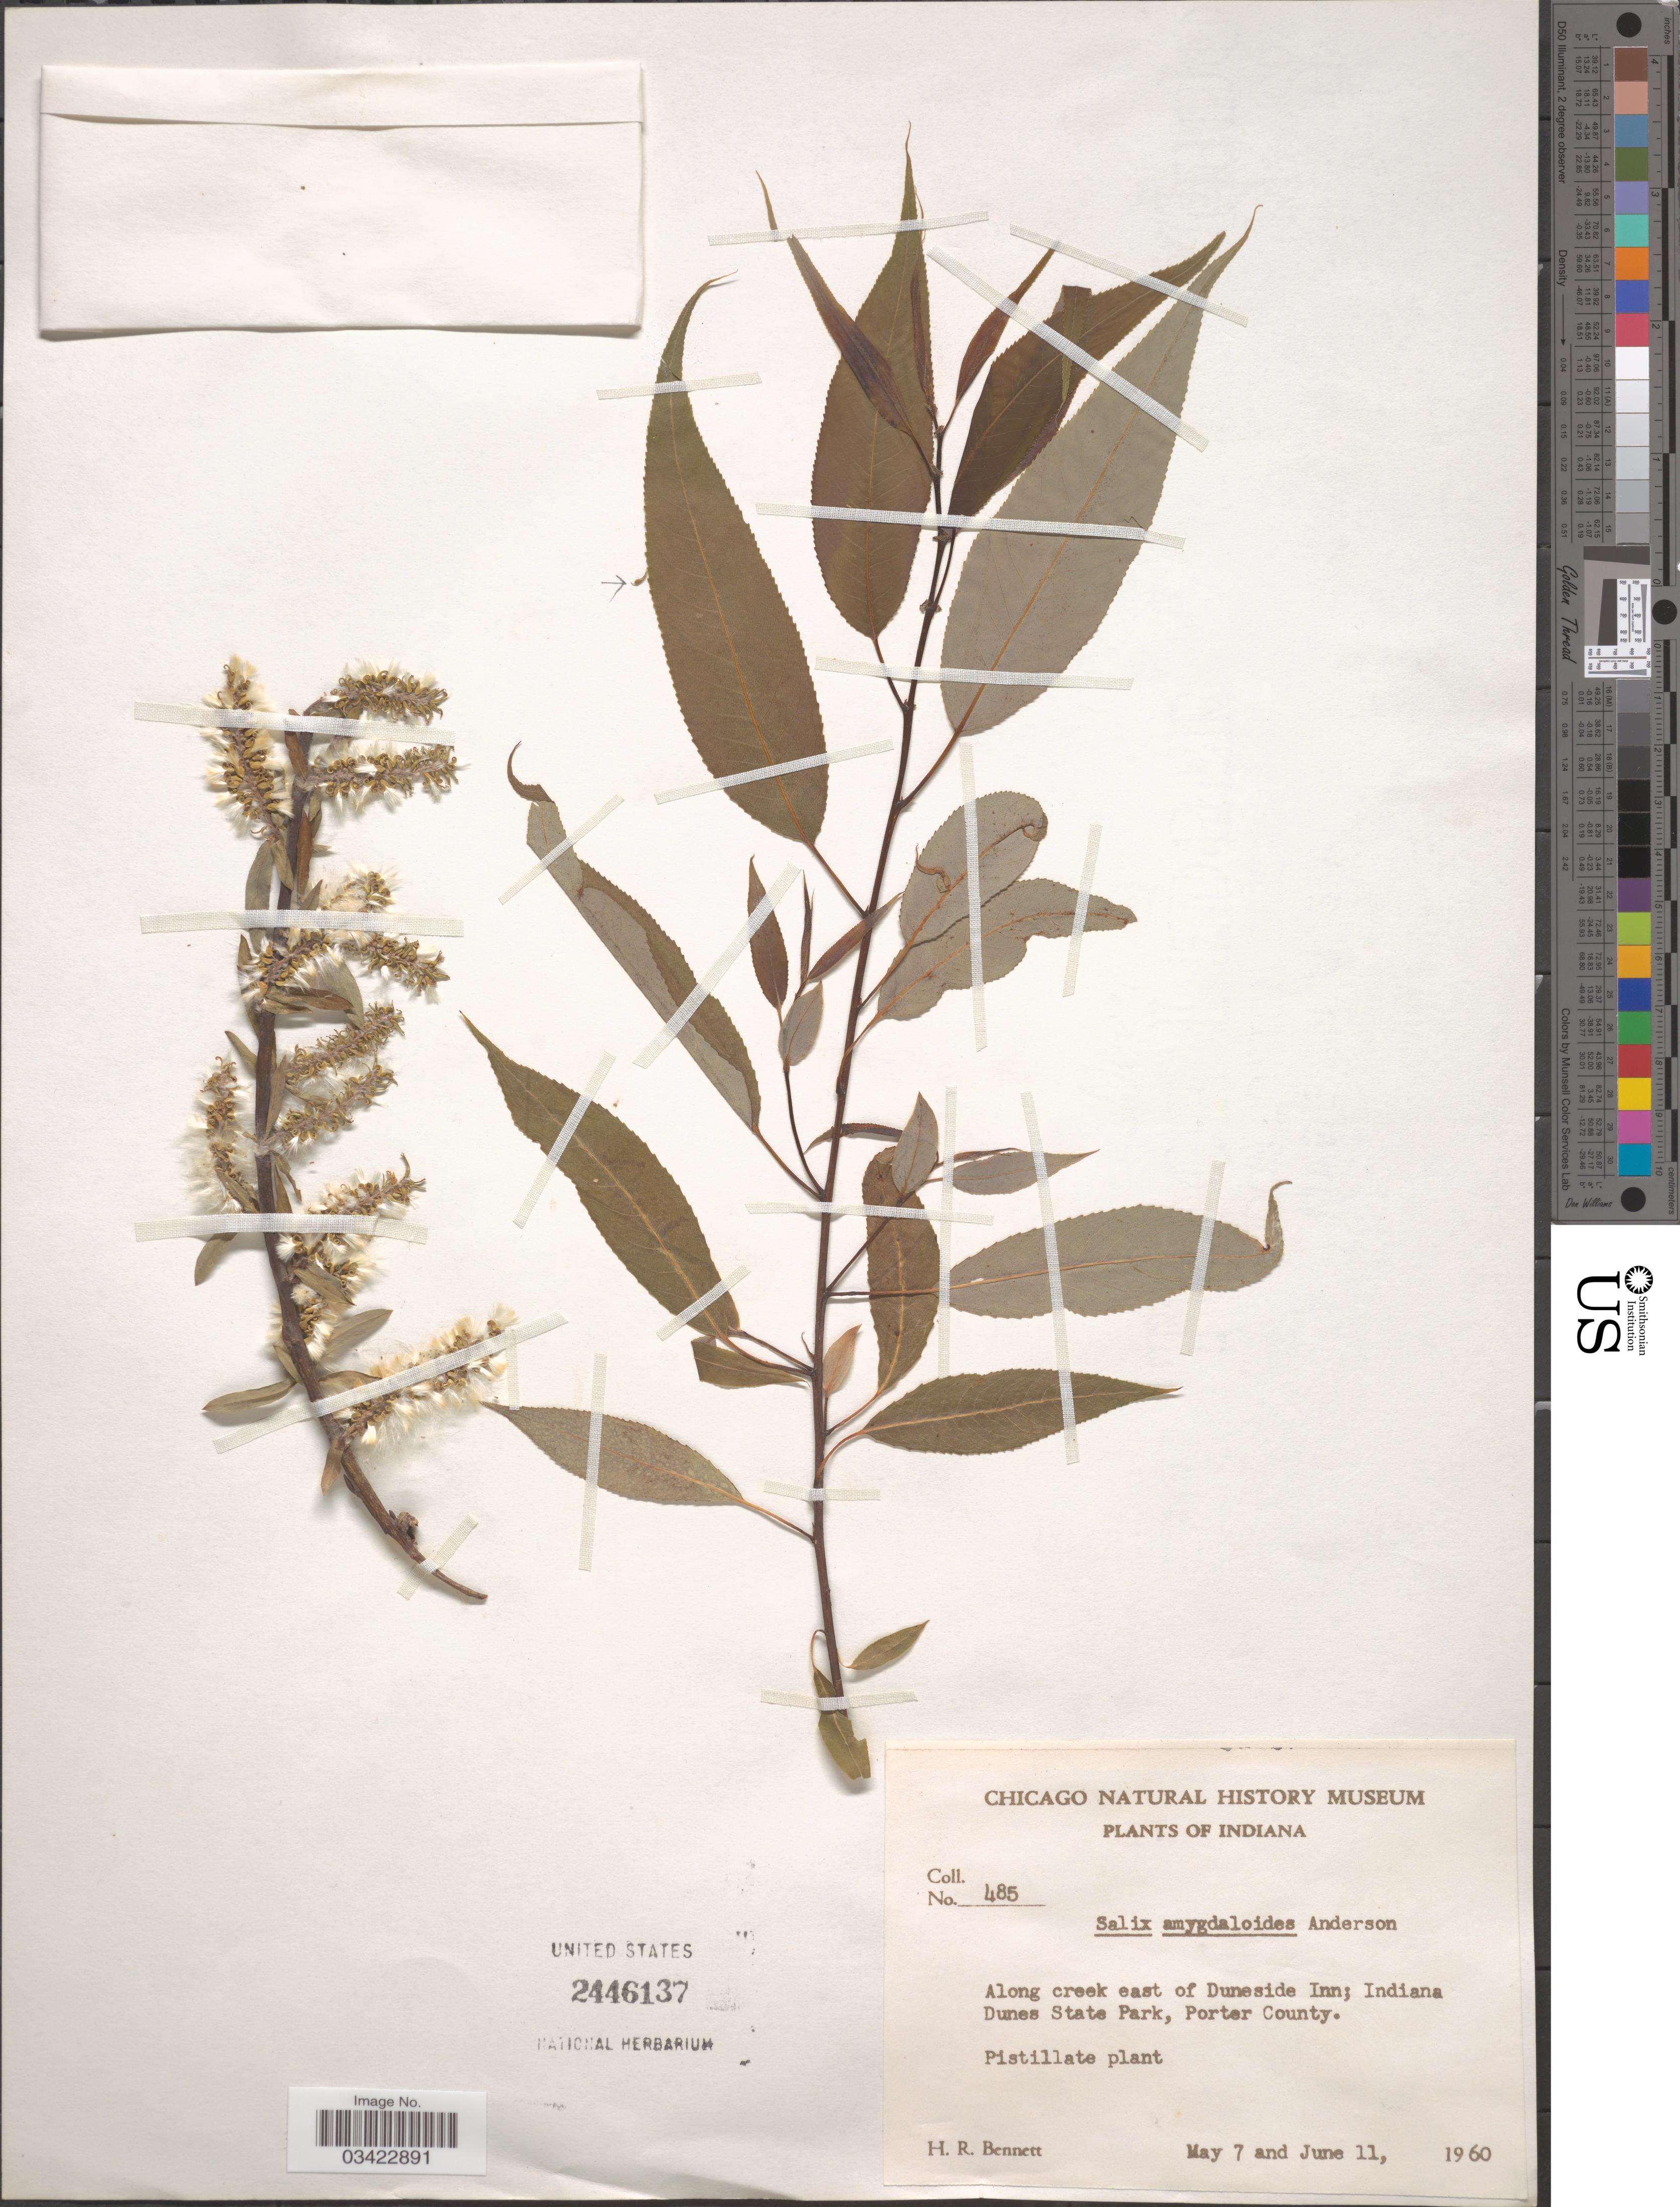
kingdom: Plantae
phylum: Tracheophyta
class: Magnoliopsida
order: Malpighiales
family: Salicaceae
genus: Salix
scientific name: Salix amygdaloides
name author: Andersson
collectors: H. R. Bennett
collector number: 485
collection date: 1960-05-07/1960-06-11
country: United States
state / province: Indiana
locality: Along creek east of Duneside Inn; Indiana Dunes State Park, Porter County.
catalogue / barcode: US 2446137